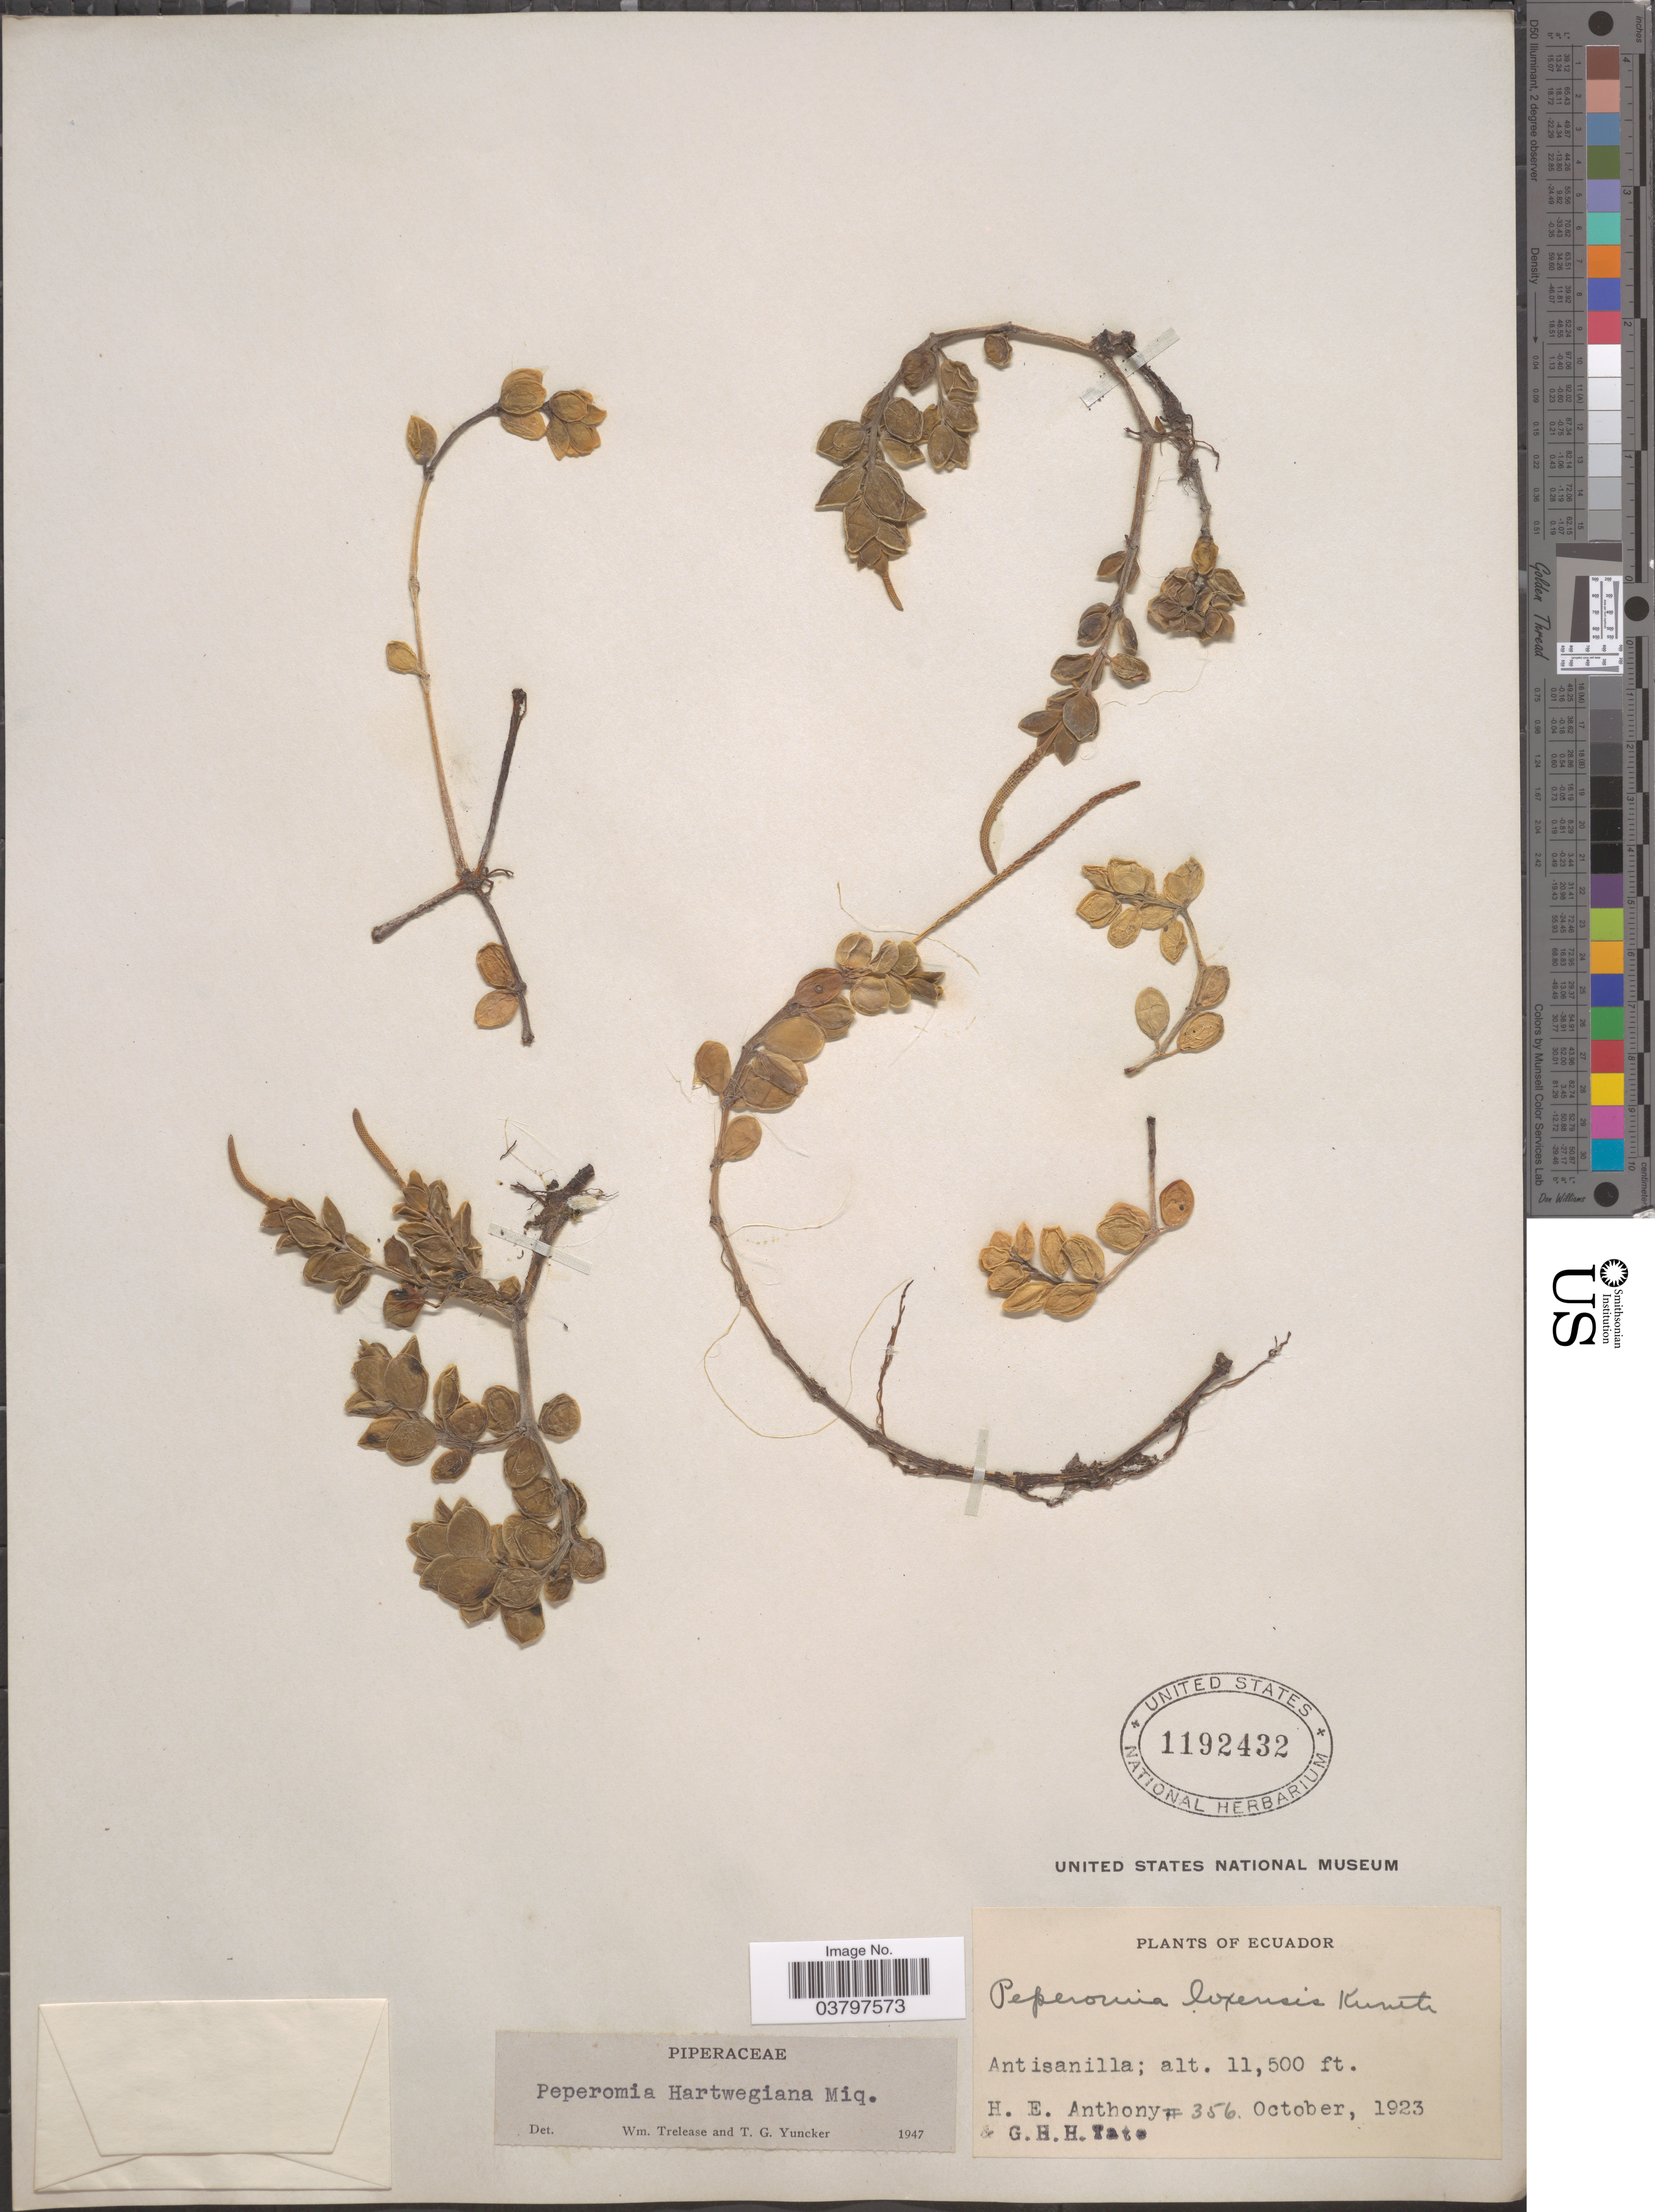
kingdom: Plantae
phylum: Tracheophyta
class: Magnoliopsida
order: Piperales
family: Piperaceae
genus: Peperomia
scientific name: Peperomia hartwegiana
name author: Miq.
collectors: H. E. Anthony & G. H. H.Tate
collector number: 356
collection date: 1923-10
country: Ecuador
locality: Antisanilla.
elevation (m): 3505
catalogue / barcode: US 1192432